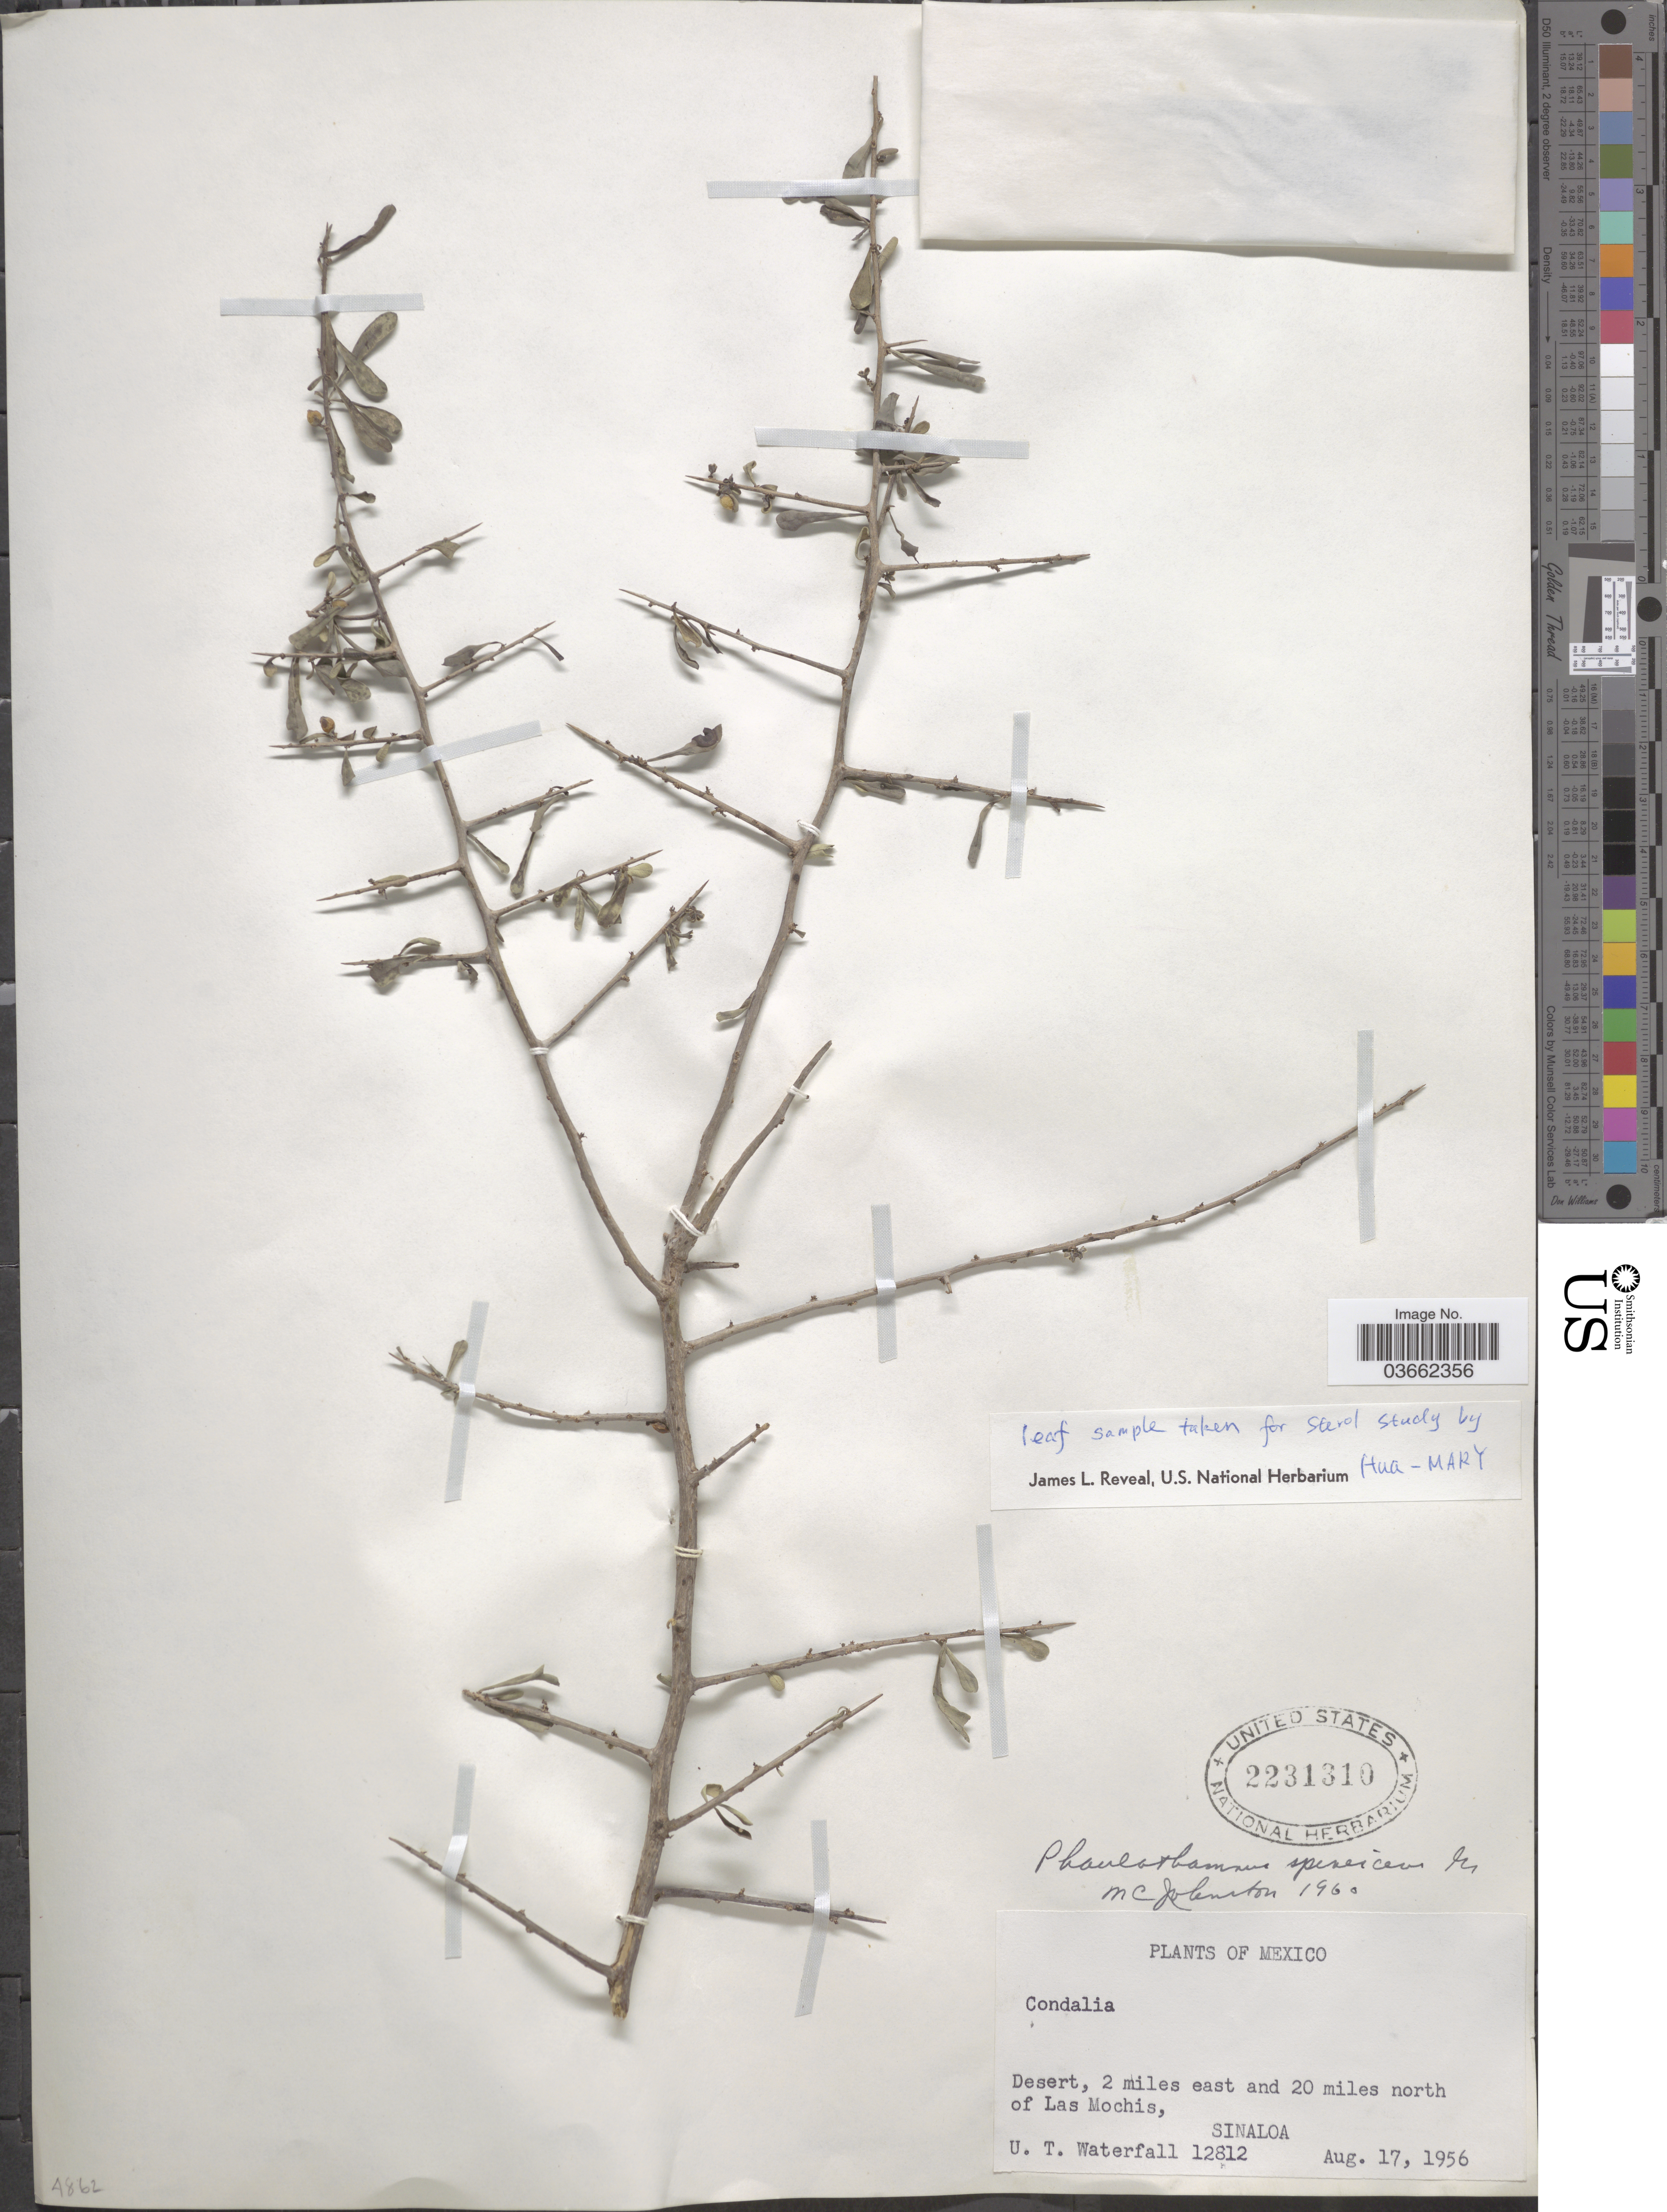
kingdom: Plantae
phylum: Tracheophyta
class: Magnoliopsida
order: Caryophyllales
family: Achatocarpaceae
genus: Phaulothamnus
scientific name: Phaulothamnus spinescens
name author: A. Gray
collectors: U. T. Waterfall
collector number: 12812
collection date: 1956-08-17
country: Mexico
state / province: Sinaloa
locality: Desert, 2 miles east and 20 miles north of Las Mochis.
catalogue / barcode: US 2231310